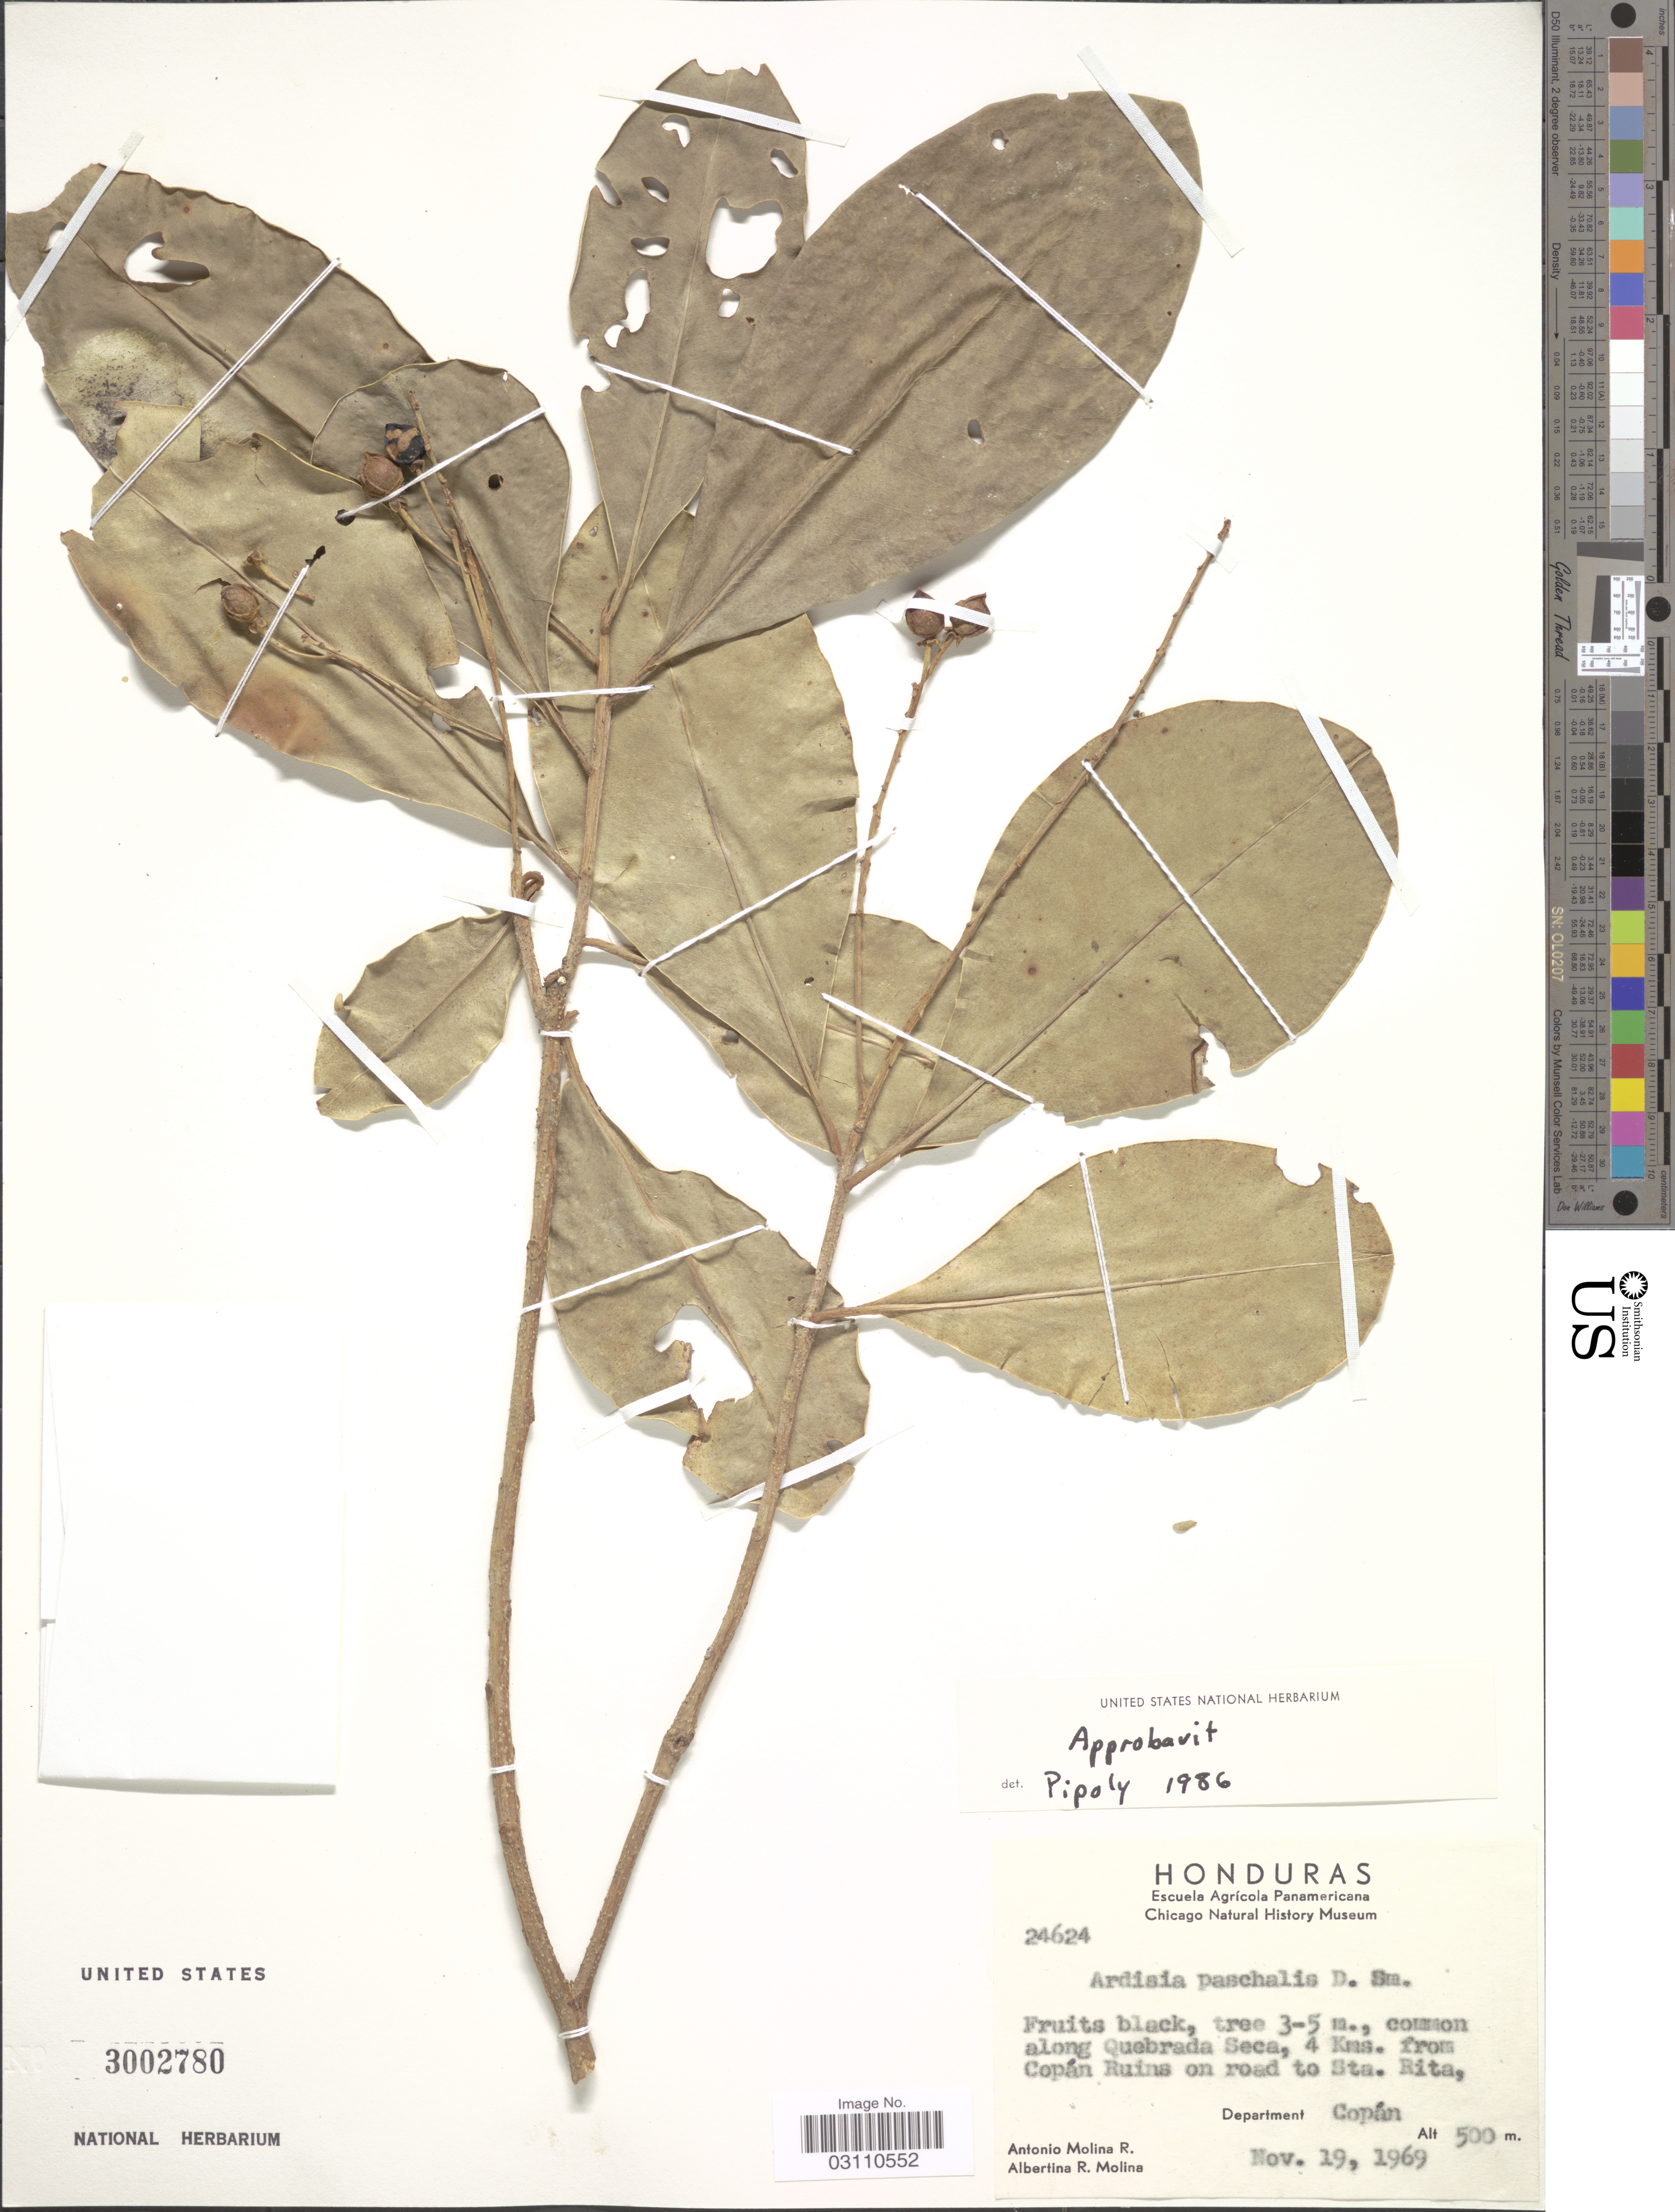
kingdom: Plantae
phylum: Tracheophyta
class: Magnoliopsida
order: Ericales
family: Primulaceae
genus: Ardisia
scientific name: Ardisia paschalis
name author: Donn. Sm.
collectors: A. Molina R. & A. R. Molina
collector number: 24624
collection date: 1969-11-19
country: Honduras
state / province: Copán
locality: Common along quebrada Seca, 4 Kms. from Copán Ruins on road to Sta. Rita, Department Copán.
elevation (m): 500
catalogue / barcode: US 3002780